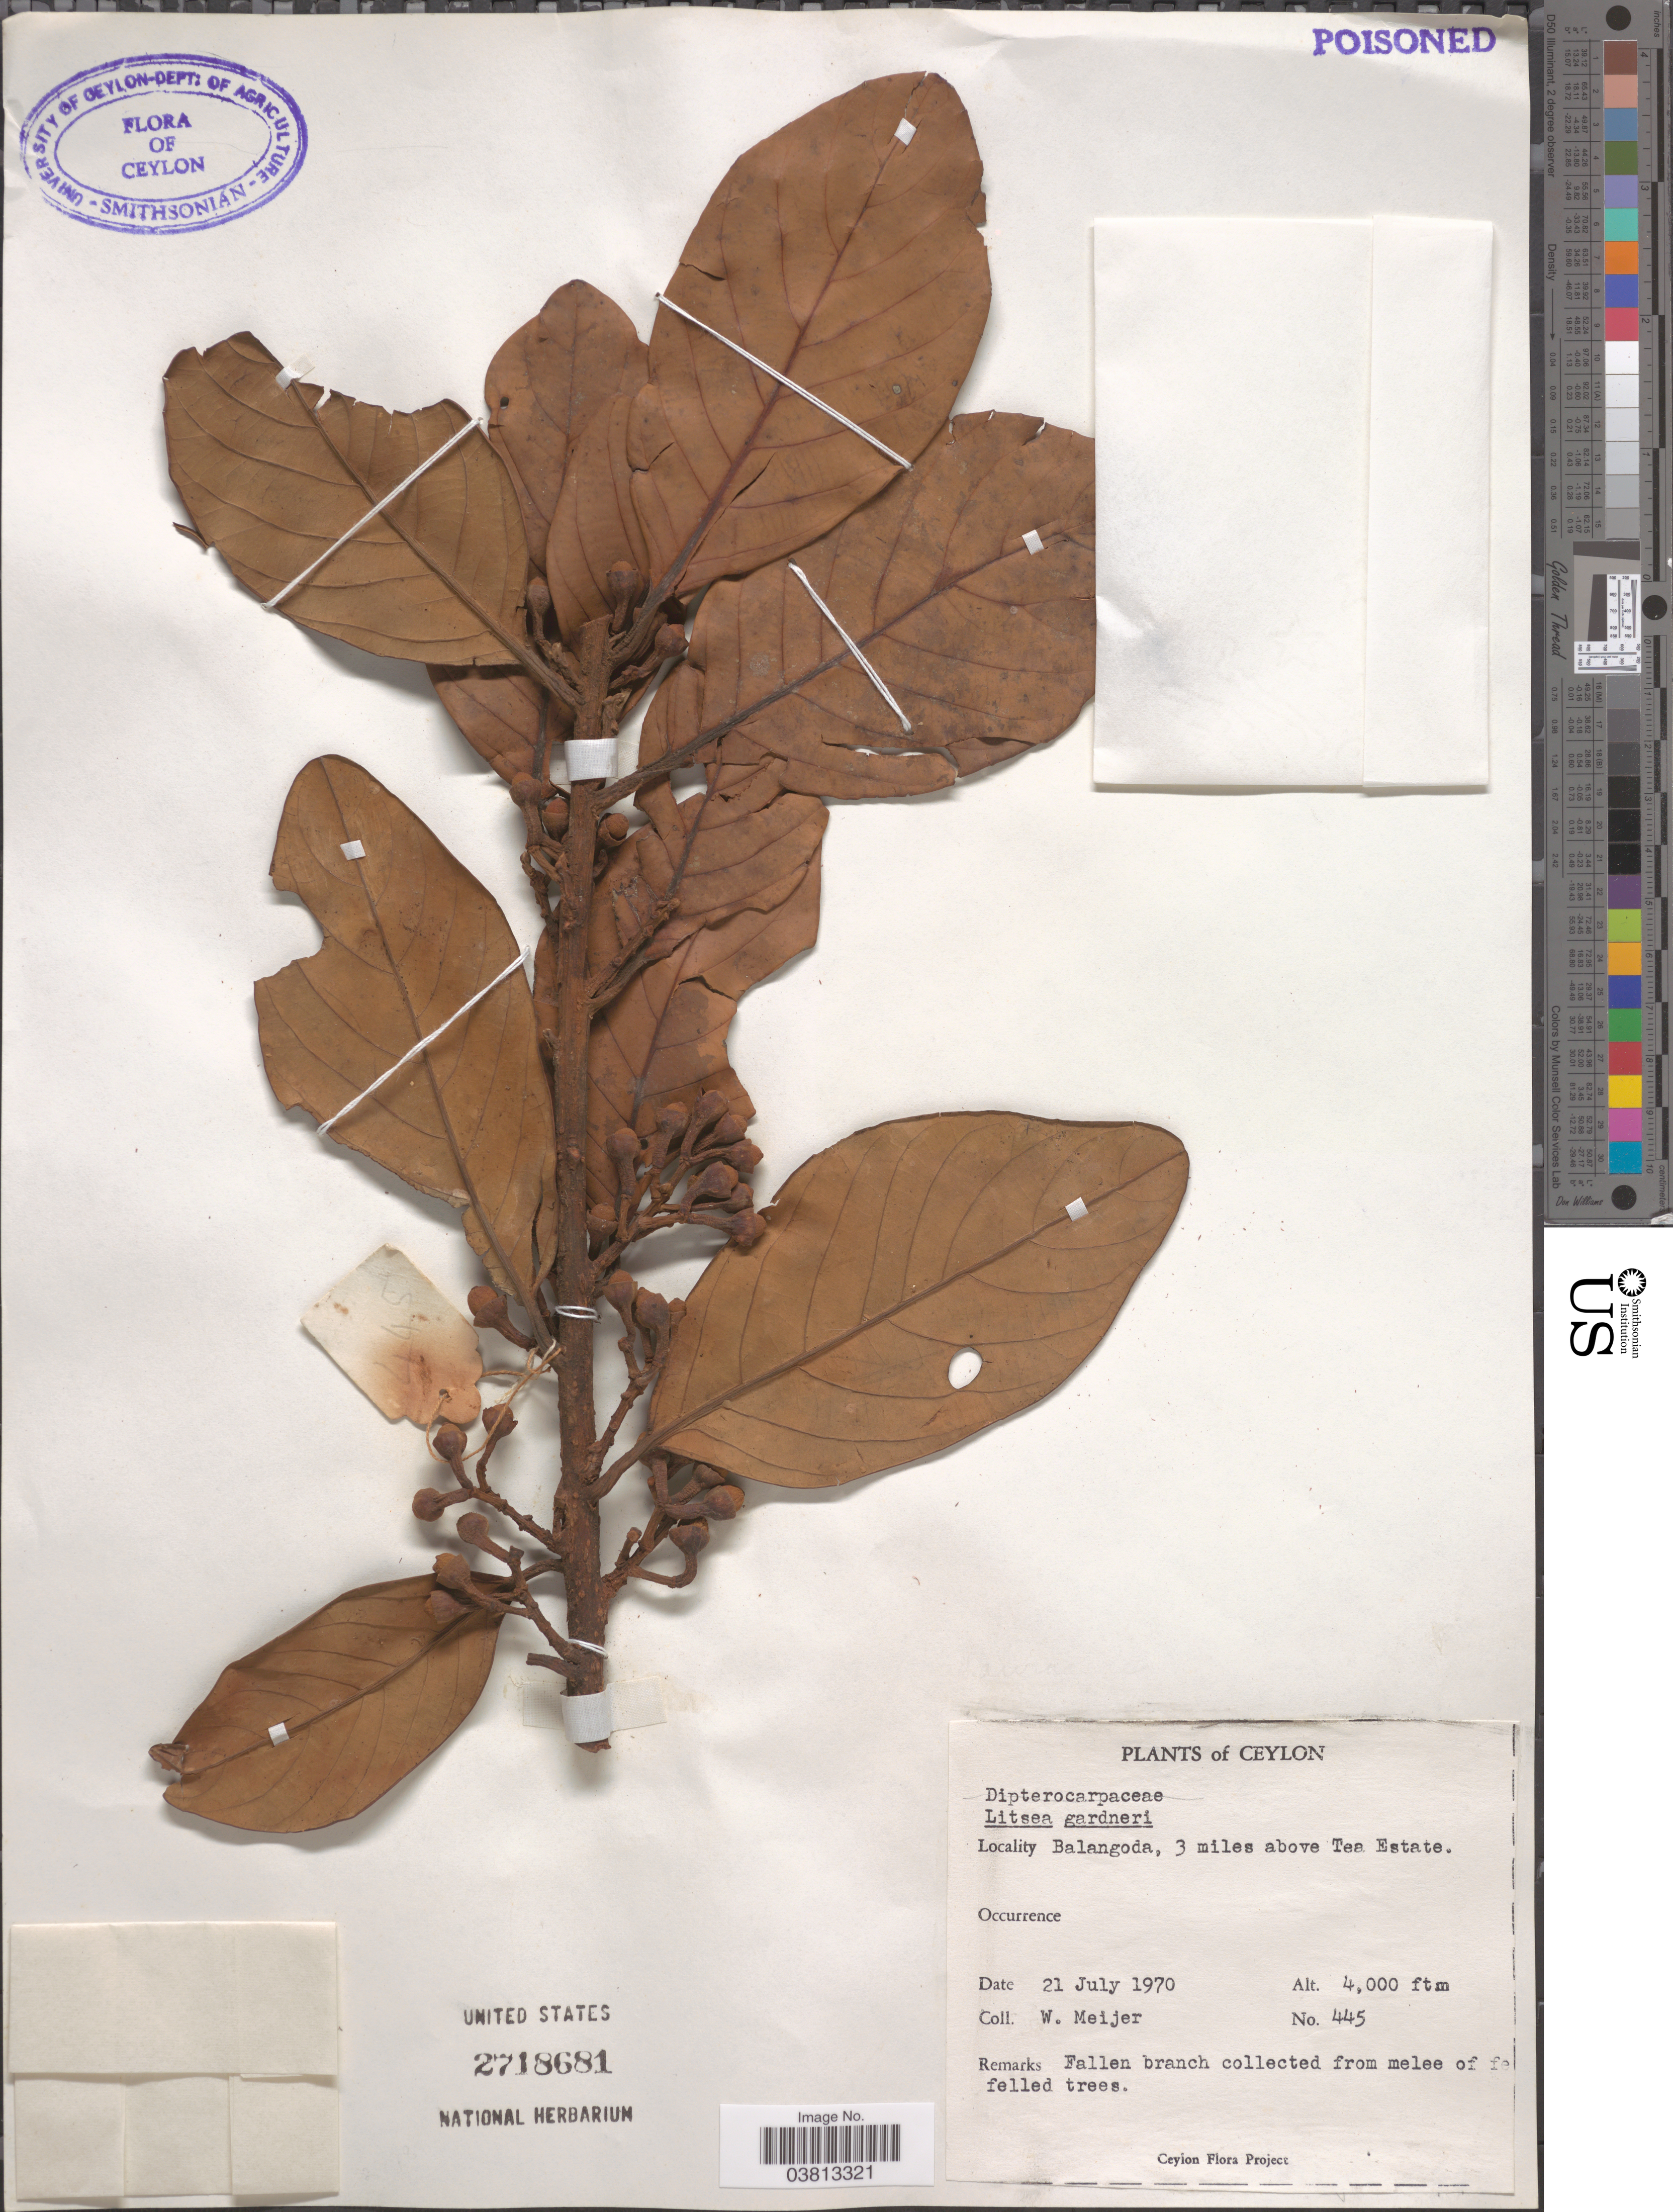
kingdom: Plantae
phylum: Tracheophyta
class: Magnoliopsida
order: Laurales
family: Lauraceae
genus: Litsea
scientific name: Litsea gardneri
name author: Meisn.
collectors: W. Meijer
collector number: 445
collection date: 1970-07-21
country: Sri Lanka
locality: Ceylon. Balangoda, 3 miles above Tea Estate.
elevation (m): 1219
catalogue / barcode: US 2718681